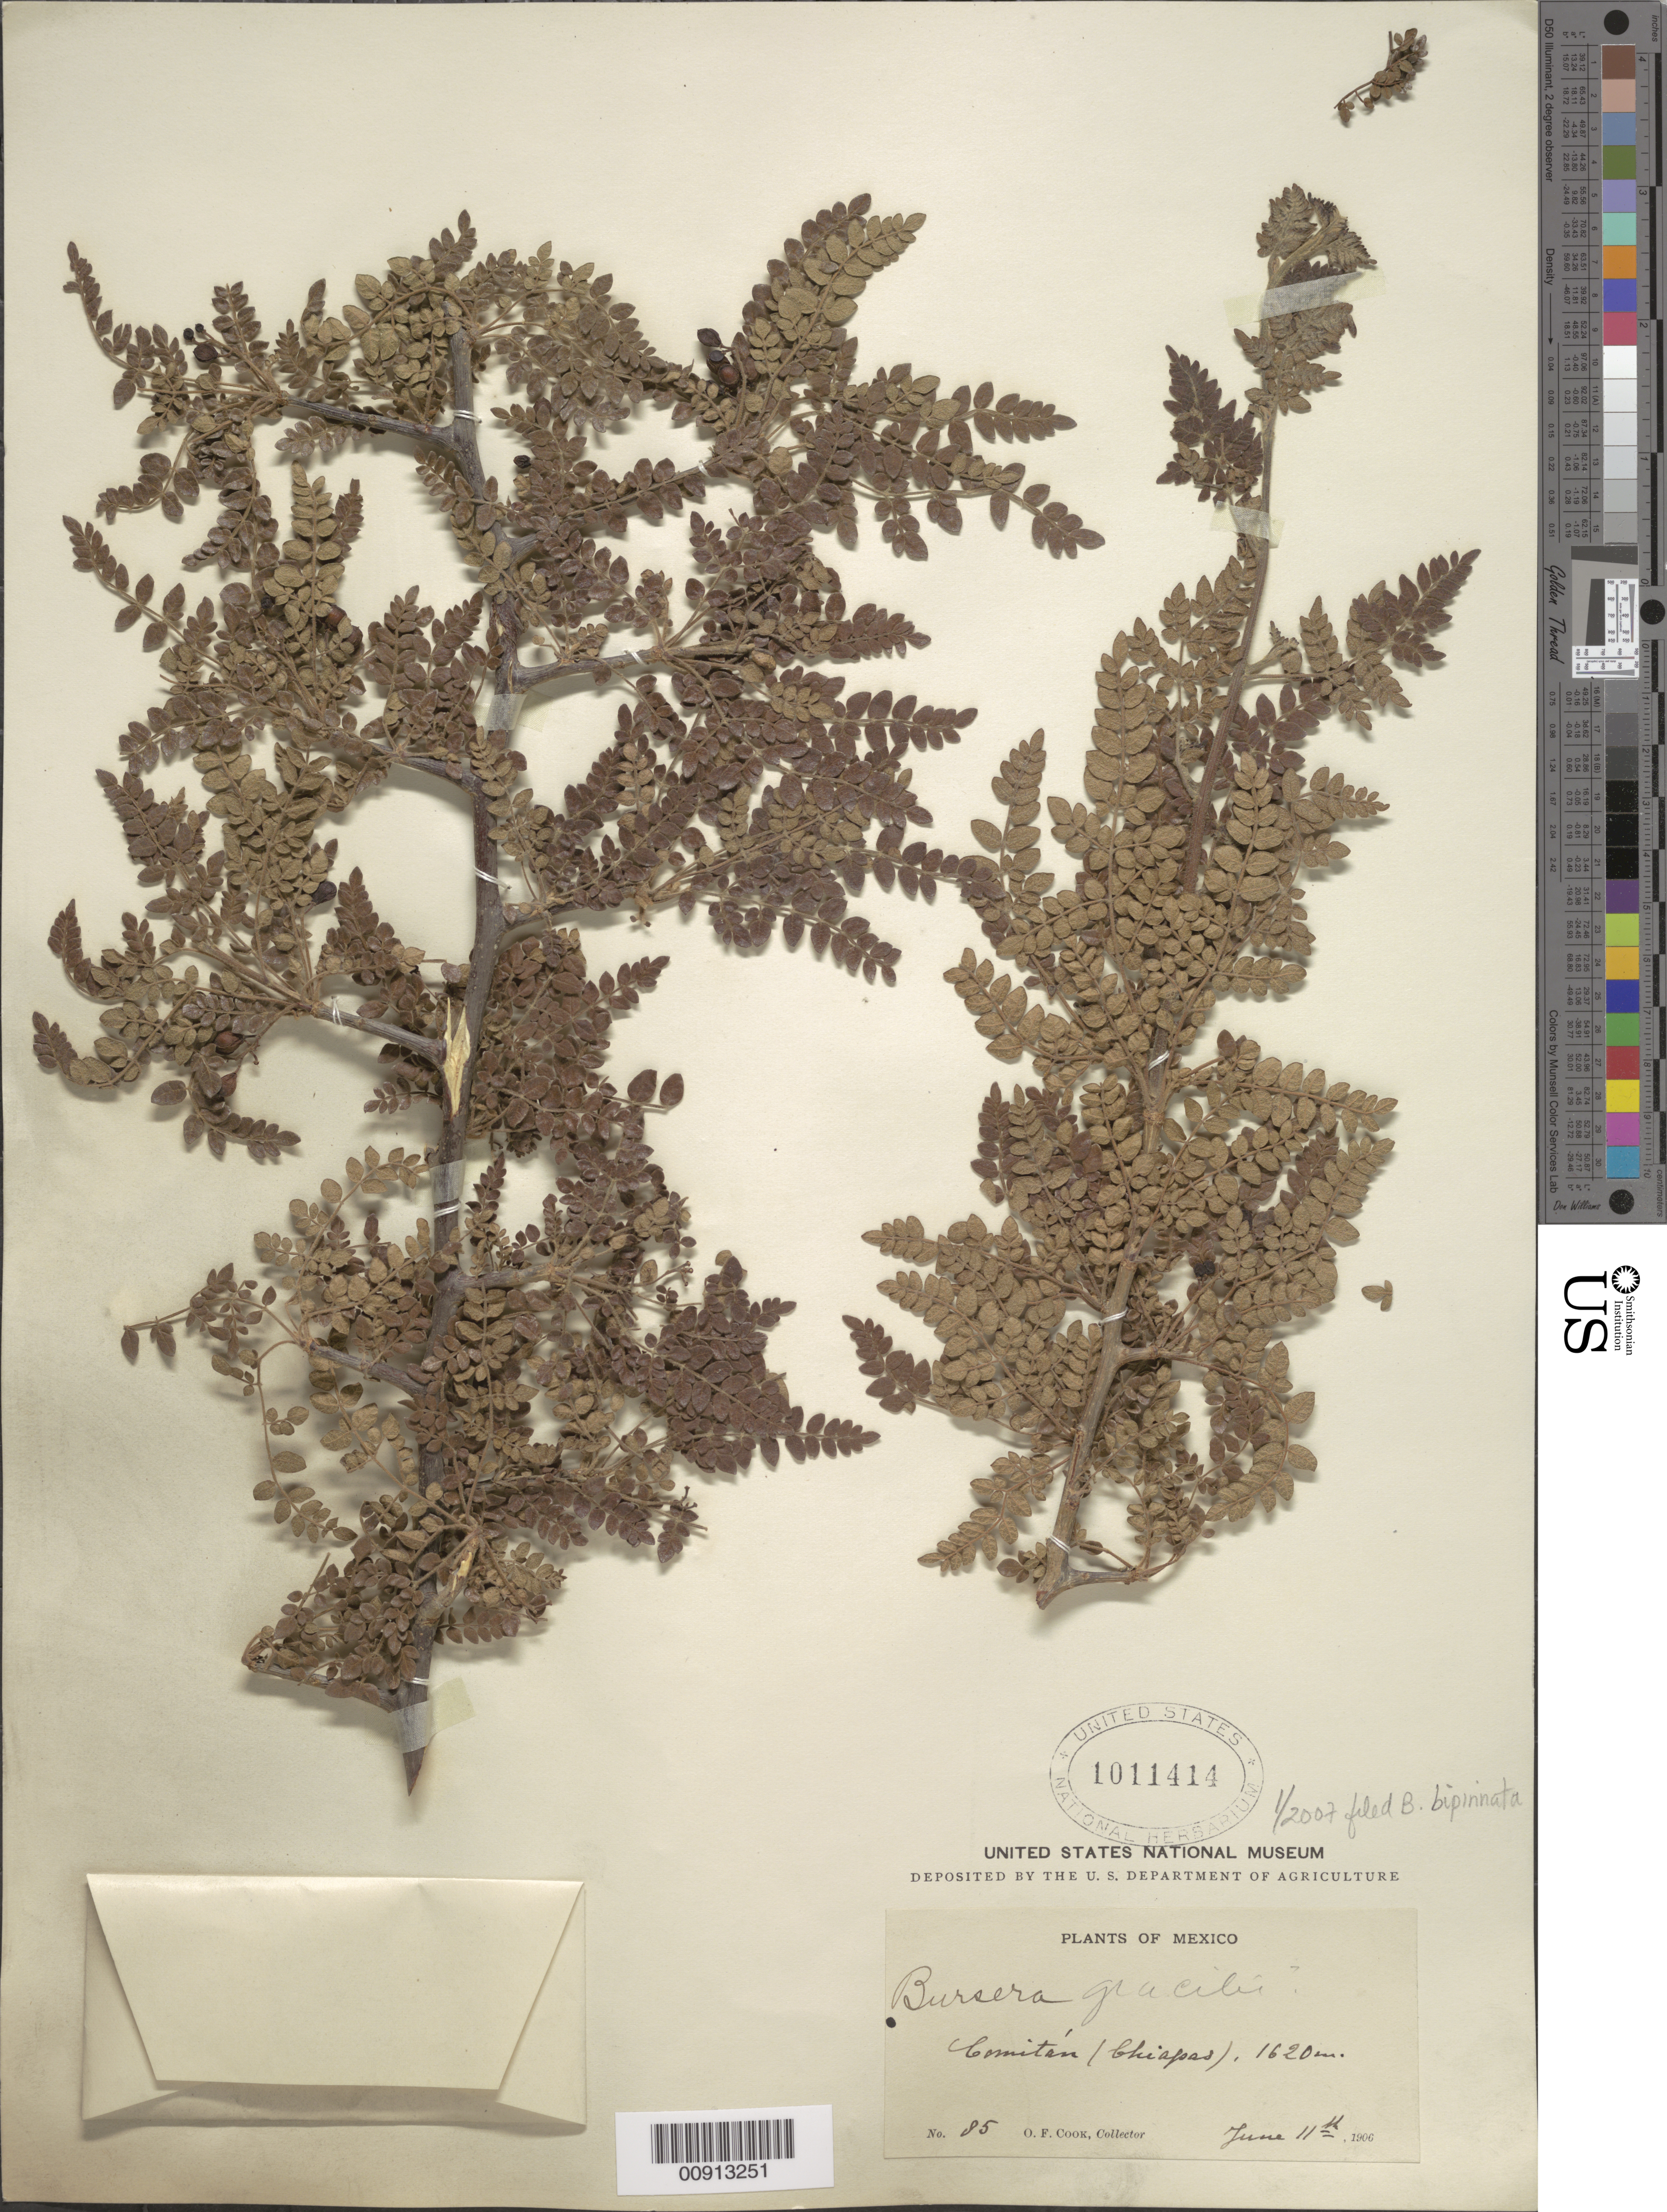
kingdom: Plantae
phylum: Tracheophyta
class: Magnoliopsida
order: Sapindales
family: Burseraceae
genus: Bursera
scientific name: Bursera bipinnata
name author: Engl.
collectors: O. F. Cook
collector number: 85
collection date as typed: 11 Jun 1906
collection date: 1906-06-11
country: Mexico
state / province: Chiapas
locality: Comitán (Chiapas).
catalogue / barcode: US 1011414